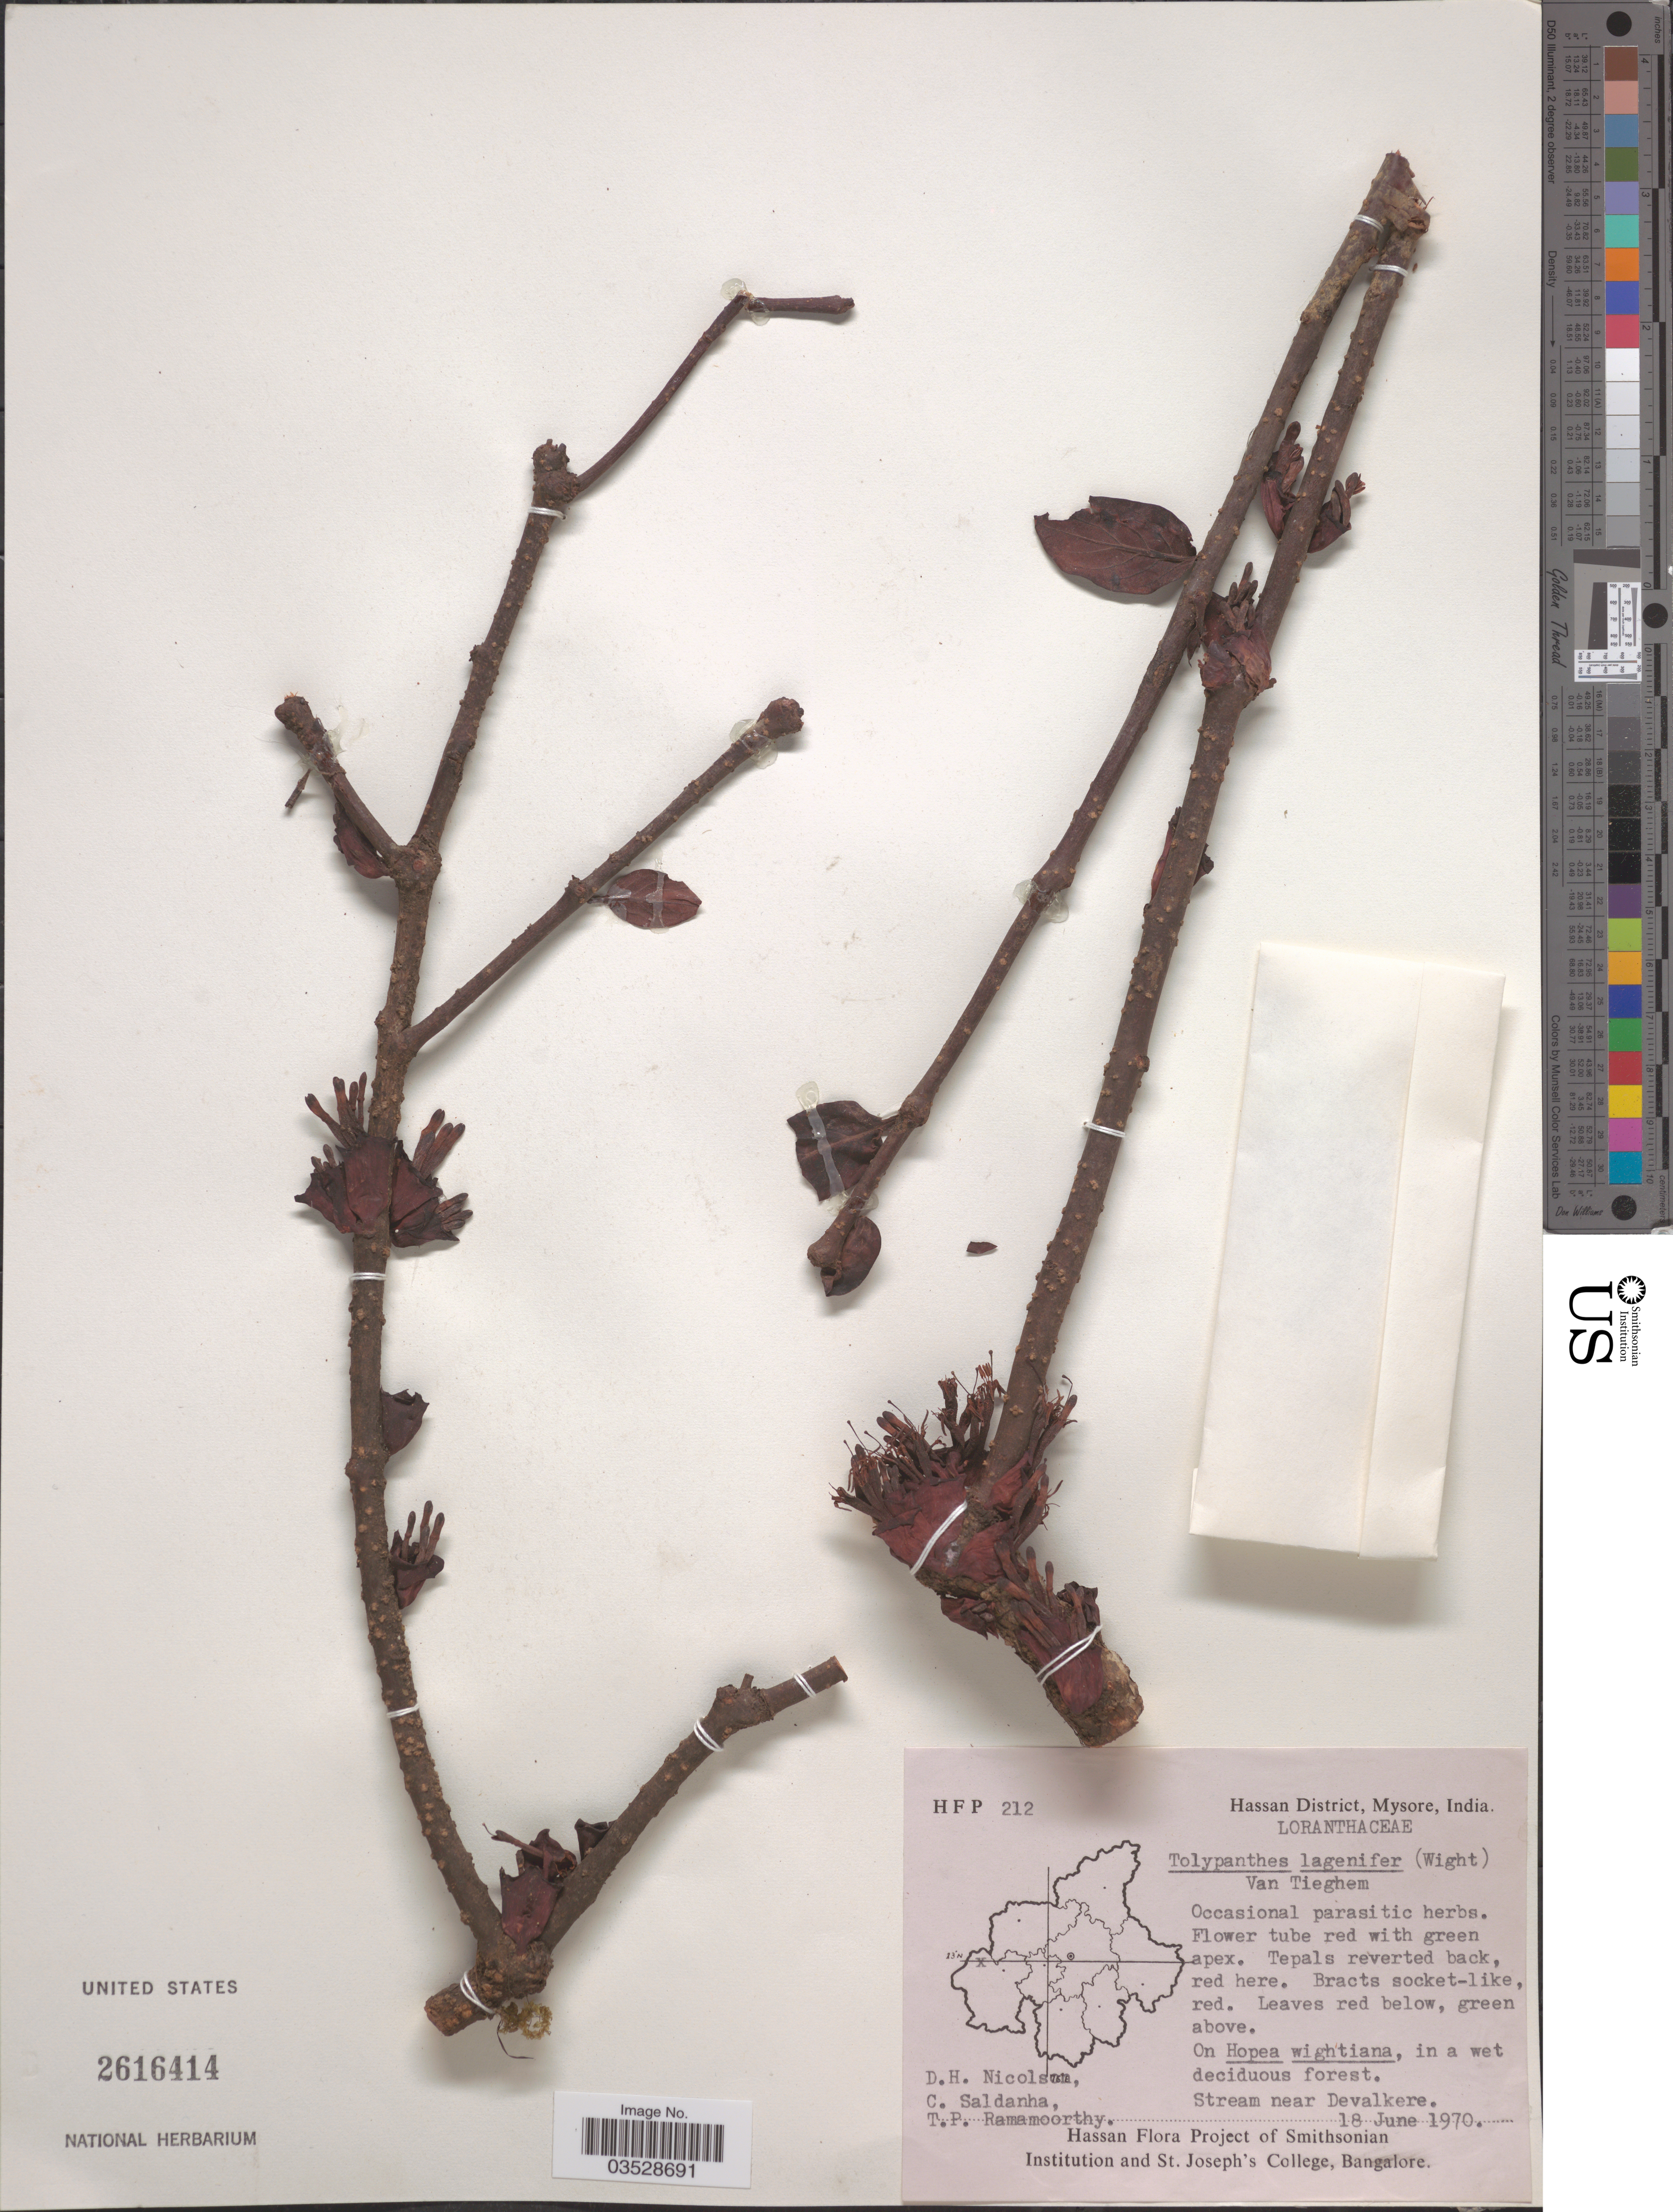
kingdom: Plantae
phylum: Tracheophyta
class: Magnoliopsida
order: Santalales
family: Loranthaceae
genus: Tolypanthus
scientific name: Tolypanthus lageniferus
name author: Tiegh.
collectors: D. H. Nicolson, C. Saldanha & T. P. Ramamoorthy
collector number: HFP212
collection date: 1970-06-18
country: India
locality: Hassan District, Mysore. Stream near Devalkere.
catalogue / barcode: US 2616414